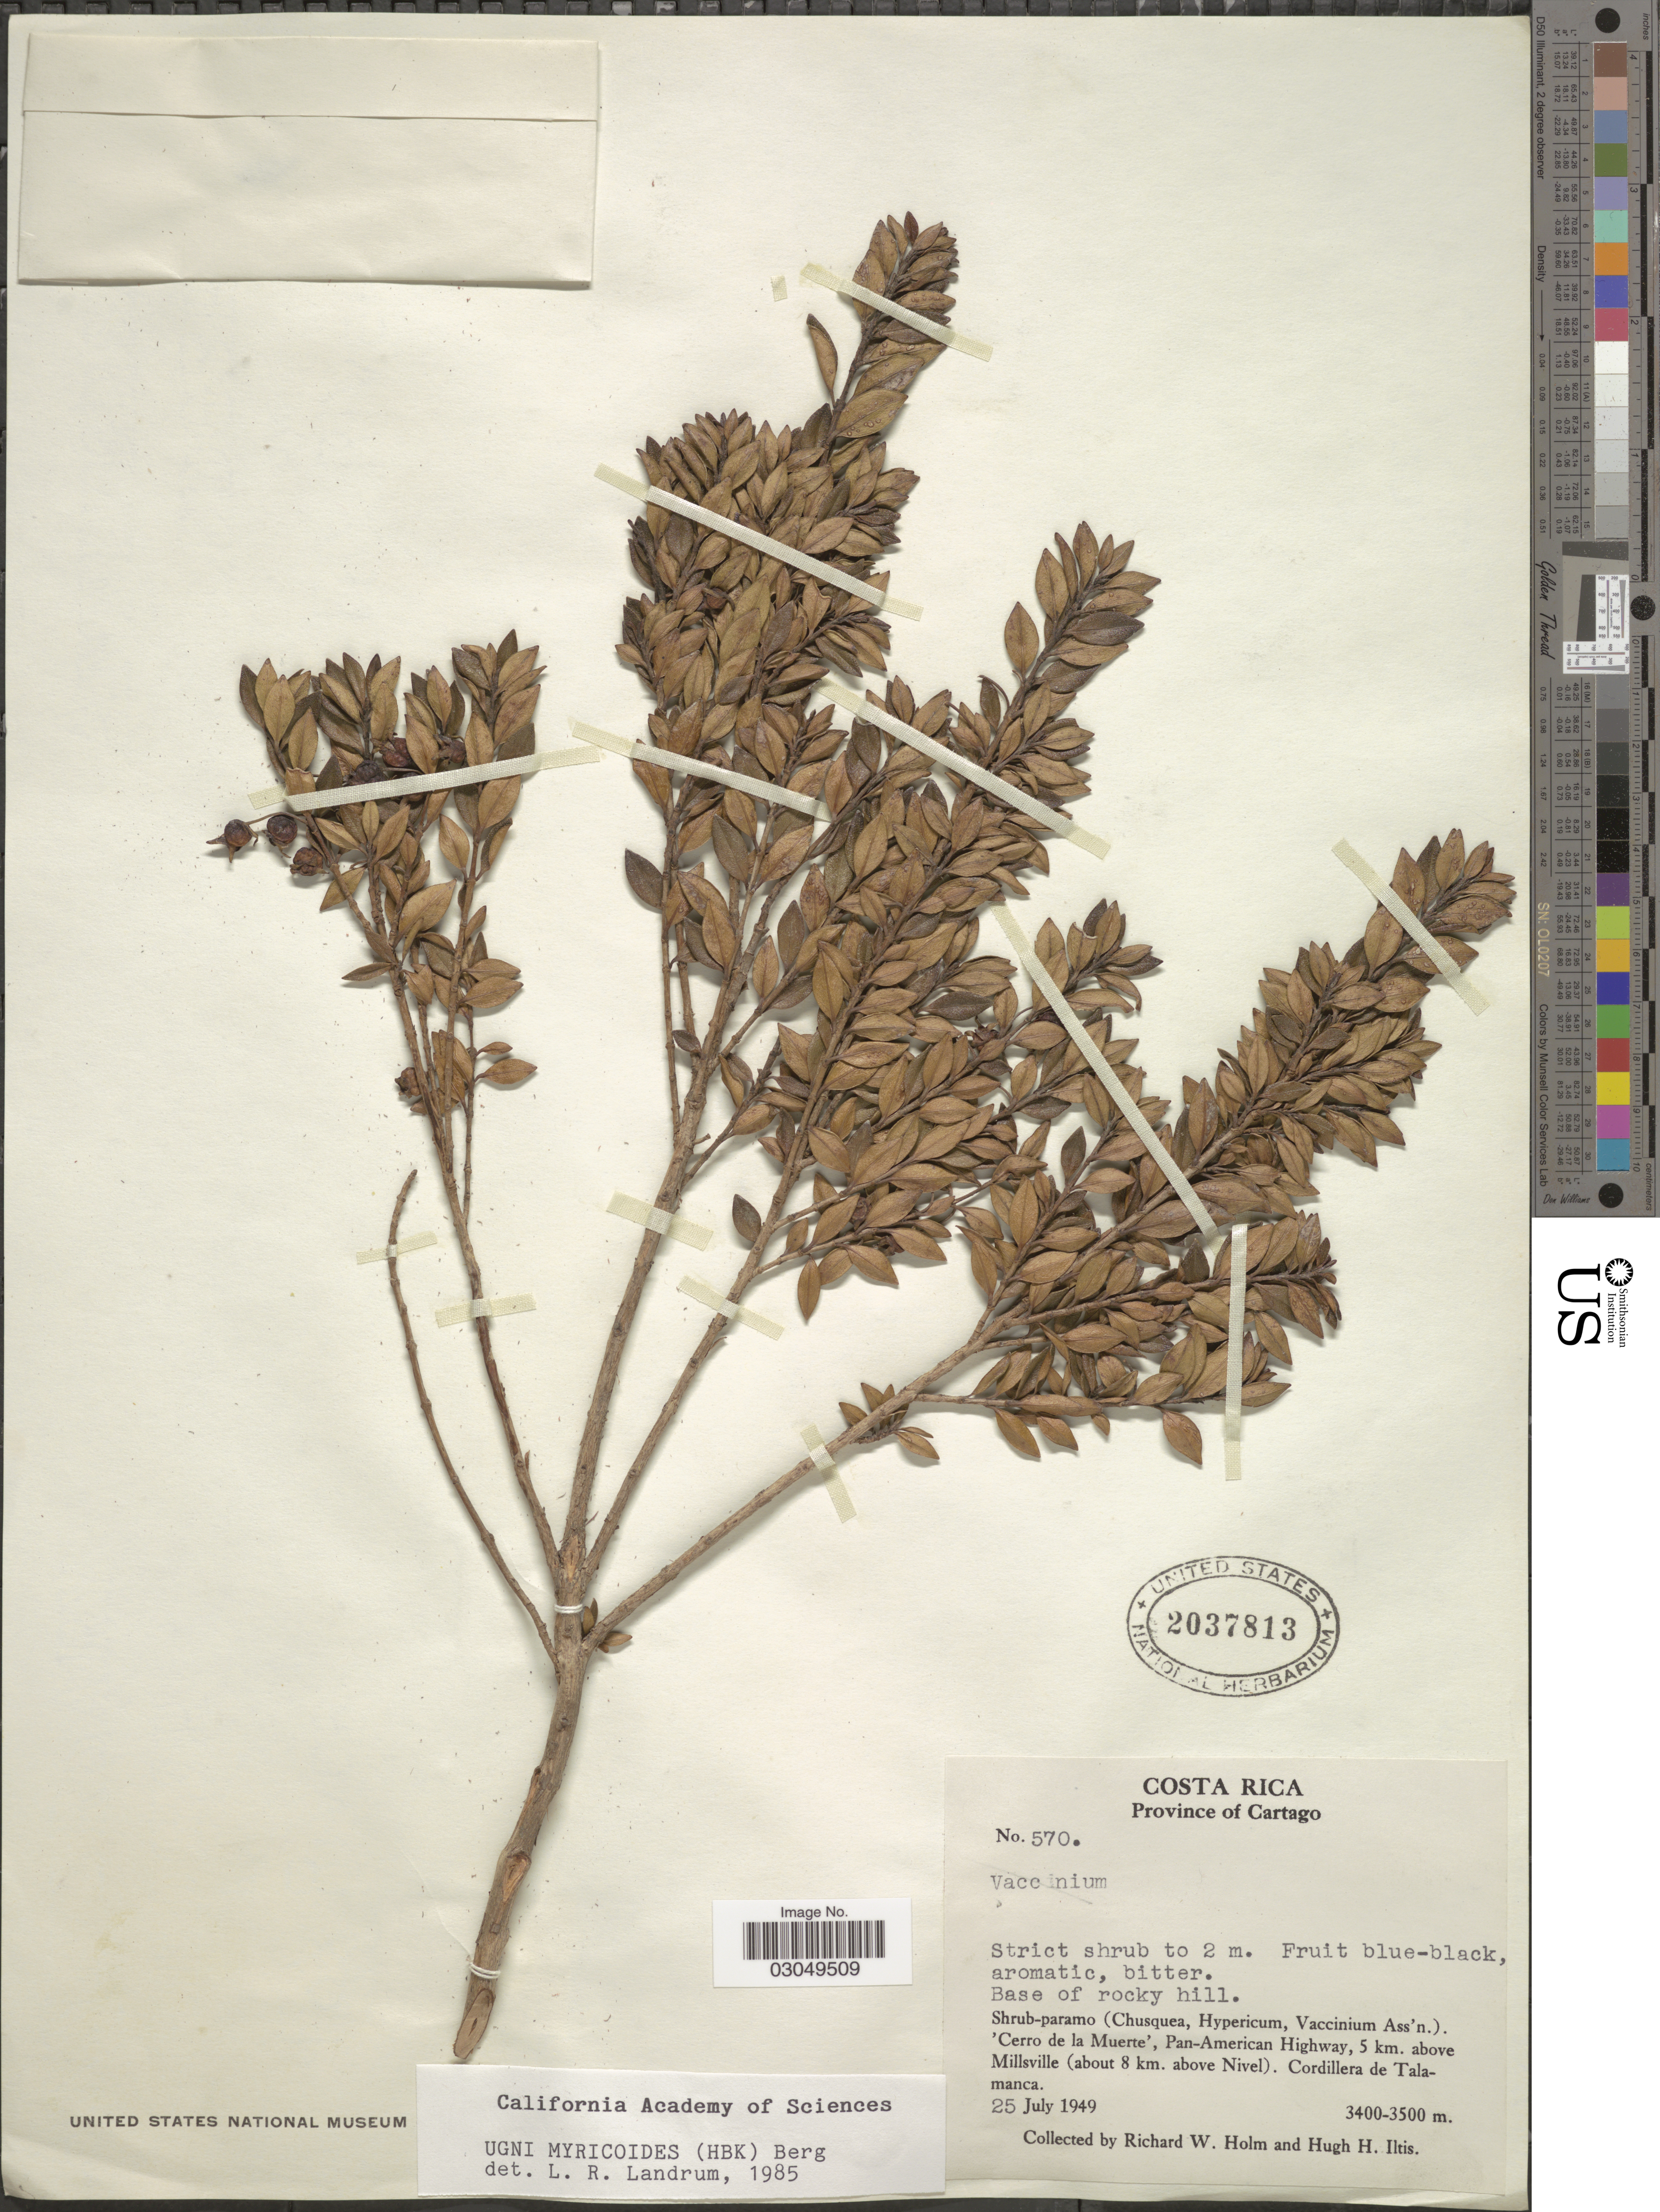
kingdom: Plantae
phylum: Tracheophyta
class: Magnoliopsida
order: Myrtales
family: Myrtaceae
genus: Ugni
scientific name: Ugni myricoides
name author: (Kunth) O. Berg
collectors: R. W. Holm & H. H. Iltis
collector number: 570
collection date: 1949-07-25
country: Costa Rica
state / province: Cartago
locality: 'Cerro de la Muerte', Pan-American Highway, 5 km. above Millsville (about 8 km. above Nivel). Cordillera de Talamanca.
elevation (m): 3400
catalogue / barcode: US 2037813